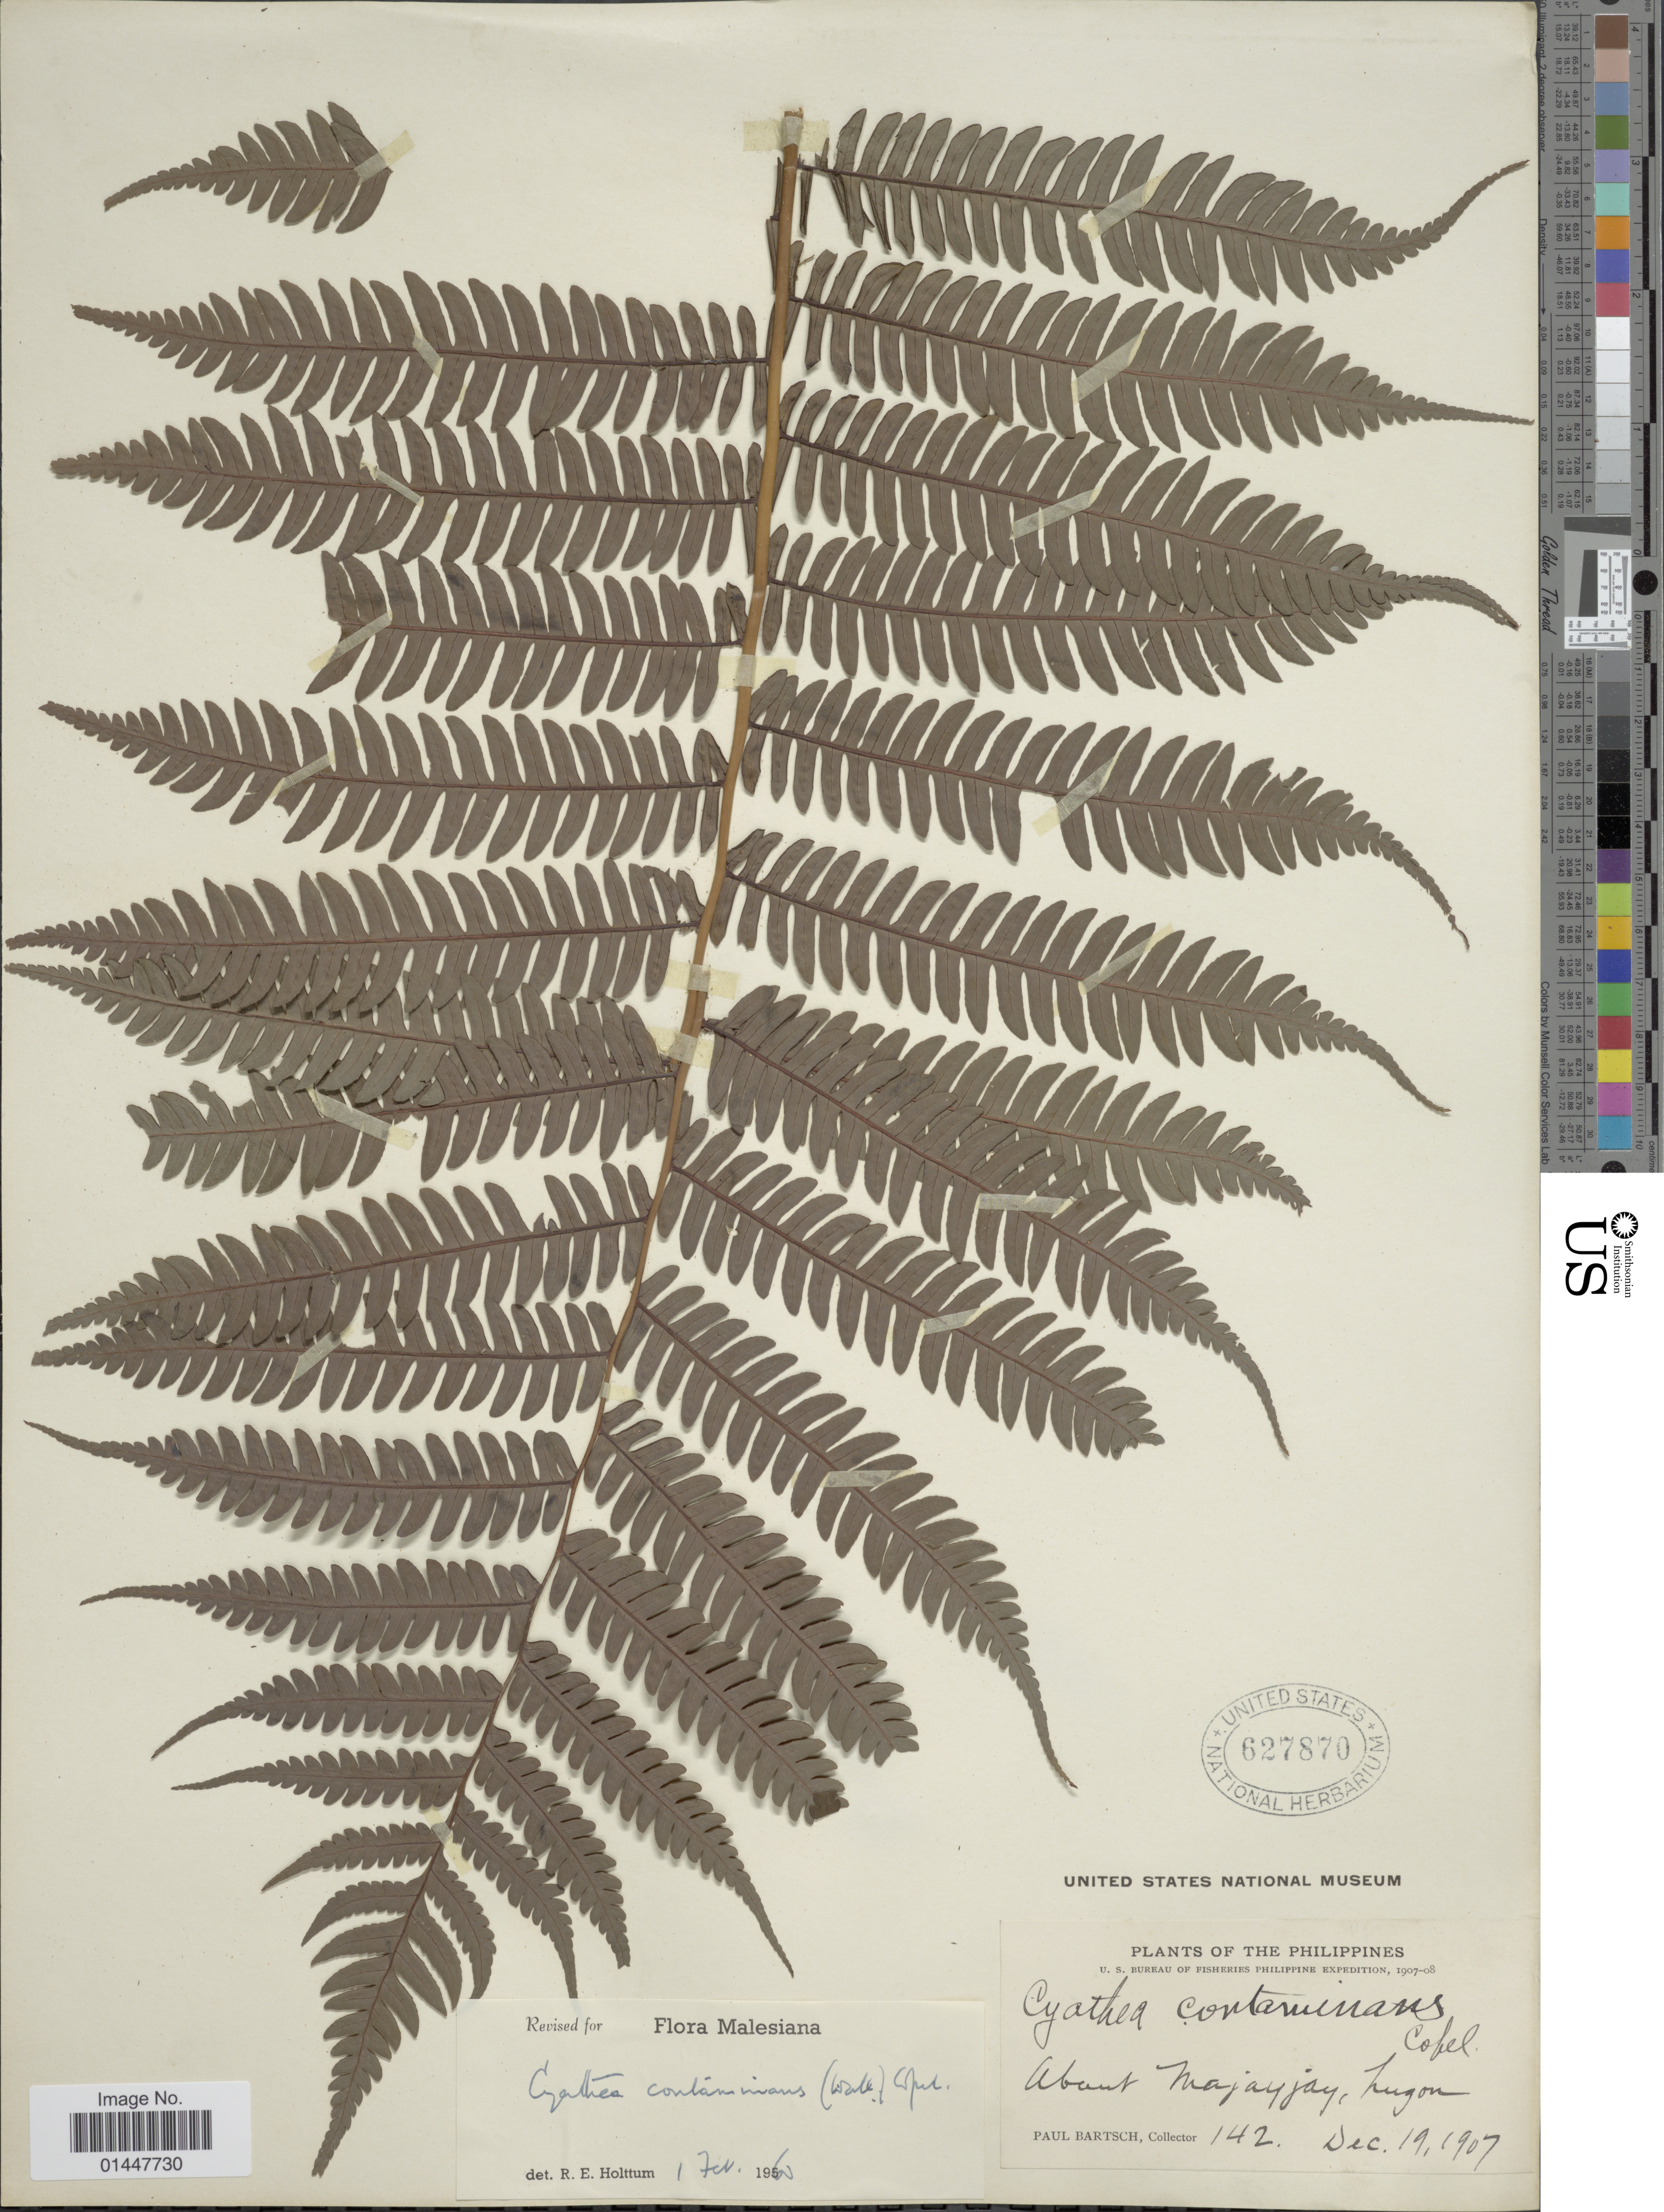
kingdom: Plantae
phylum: Tracheophyta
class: Polypodiopsida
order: Cyatheales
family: Cyatheaceae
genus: Sphaeropteris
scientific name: Sphaeropteris glauca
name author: (Blume) R.M. Tryon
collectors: P. Bartsch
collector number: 142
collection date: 1907-12-19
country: Philippines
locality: About Majayjay, Luzon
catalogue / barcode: US 627870